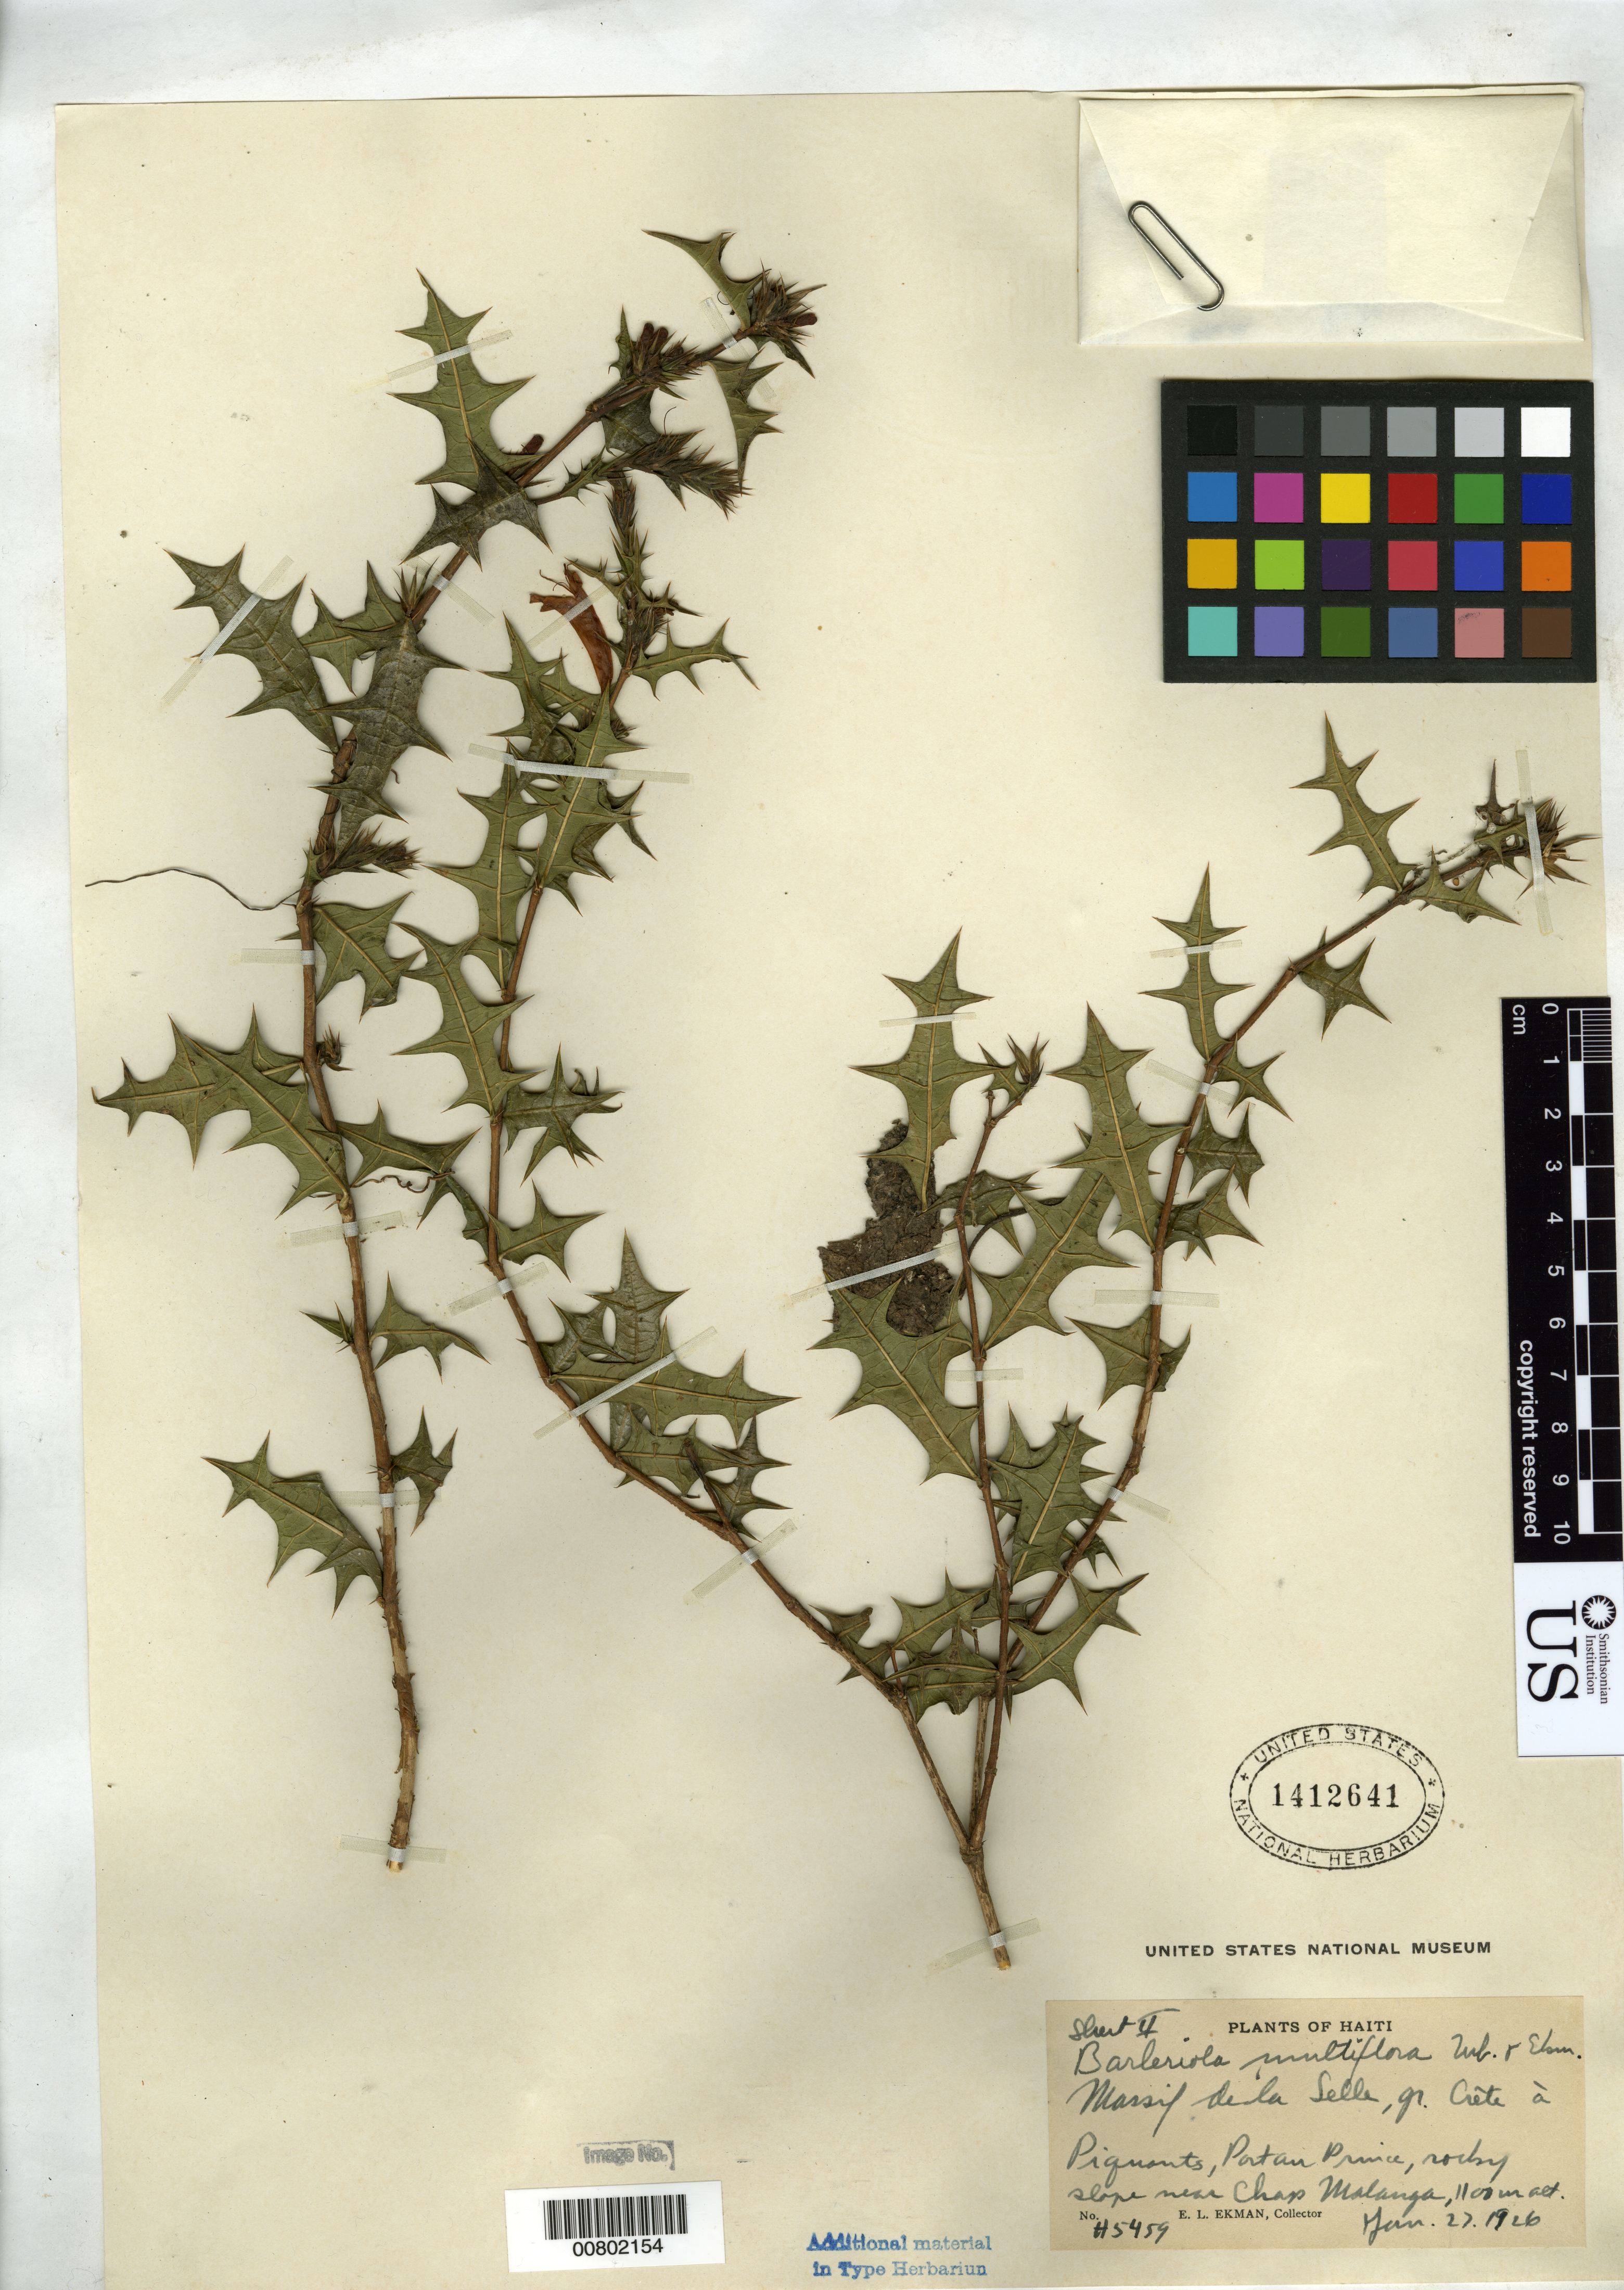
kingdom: Plantae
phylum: Tracheophyta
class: Magnoliopsida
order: Lamiales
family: Acanthaceae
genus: Barleriola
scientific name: Barleriola multiflora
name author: Urb. & Ekman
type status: Isotype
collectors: E. L. Ekman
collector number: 5459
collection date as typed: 27 Jan 1926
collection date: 1926-01-27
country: Haiti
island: Hispaniola Island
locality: Massif de La Selle, prope Port-au-Prince, Chapelle Malanga.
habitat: Rocky slope near Chap Malanga.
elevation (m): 1100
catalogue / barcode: US 1412641